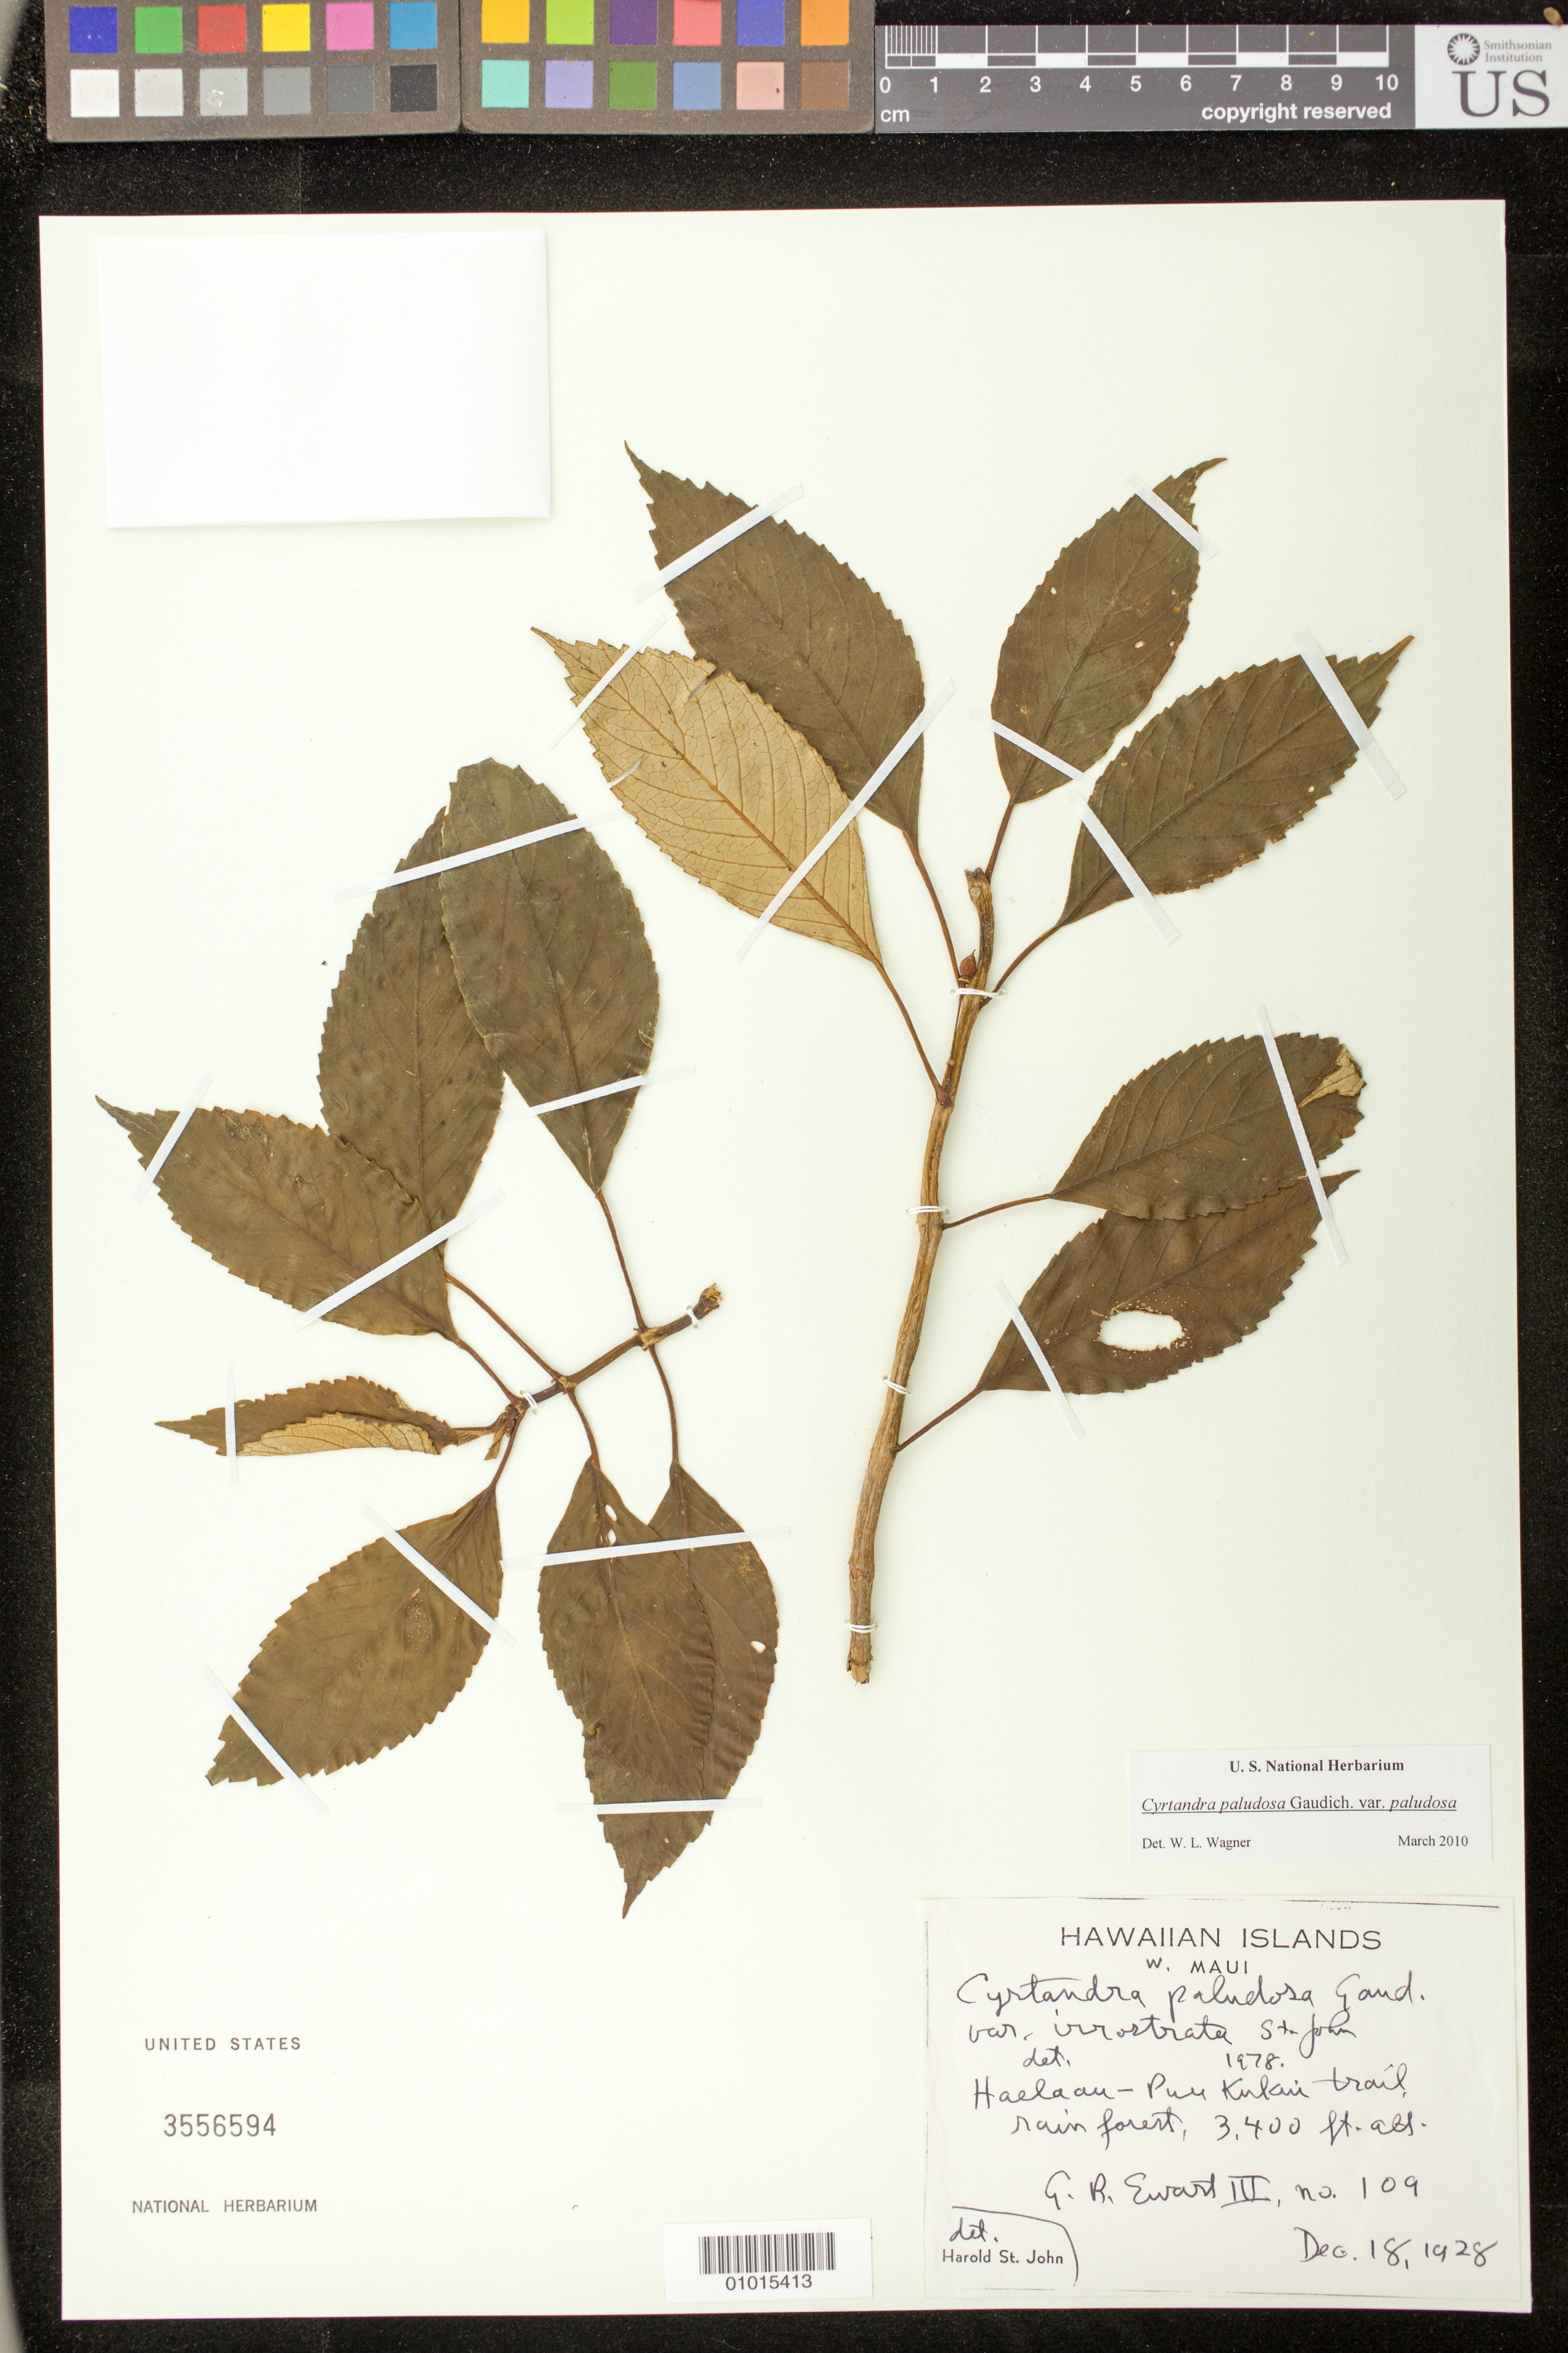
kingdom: Plantae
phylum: Tracheophyta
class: Magnoliopsida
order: Lamiales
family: Gesneriaceae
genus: Cyrtandra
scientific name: Cyrtandra paludosa var. paludosa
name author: Gaudich.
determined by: Wagner, W. L., (BOT), Smithsonian Institution - National Museum of Natural History (UNITED STATES)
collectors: G. Ewart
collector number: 109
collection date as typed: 18 Dec 1928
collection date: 1928-12-18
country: United States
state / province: Hawaii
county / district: Maui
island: Maui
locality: W. Maui, Haelaau-Pii Kulaui Trail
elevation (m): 1036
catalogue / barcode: US 3556594